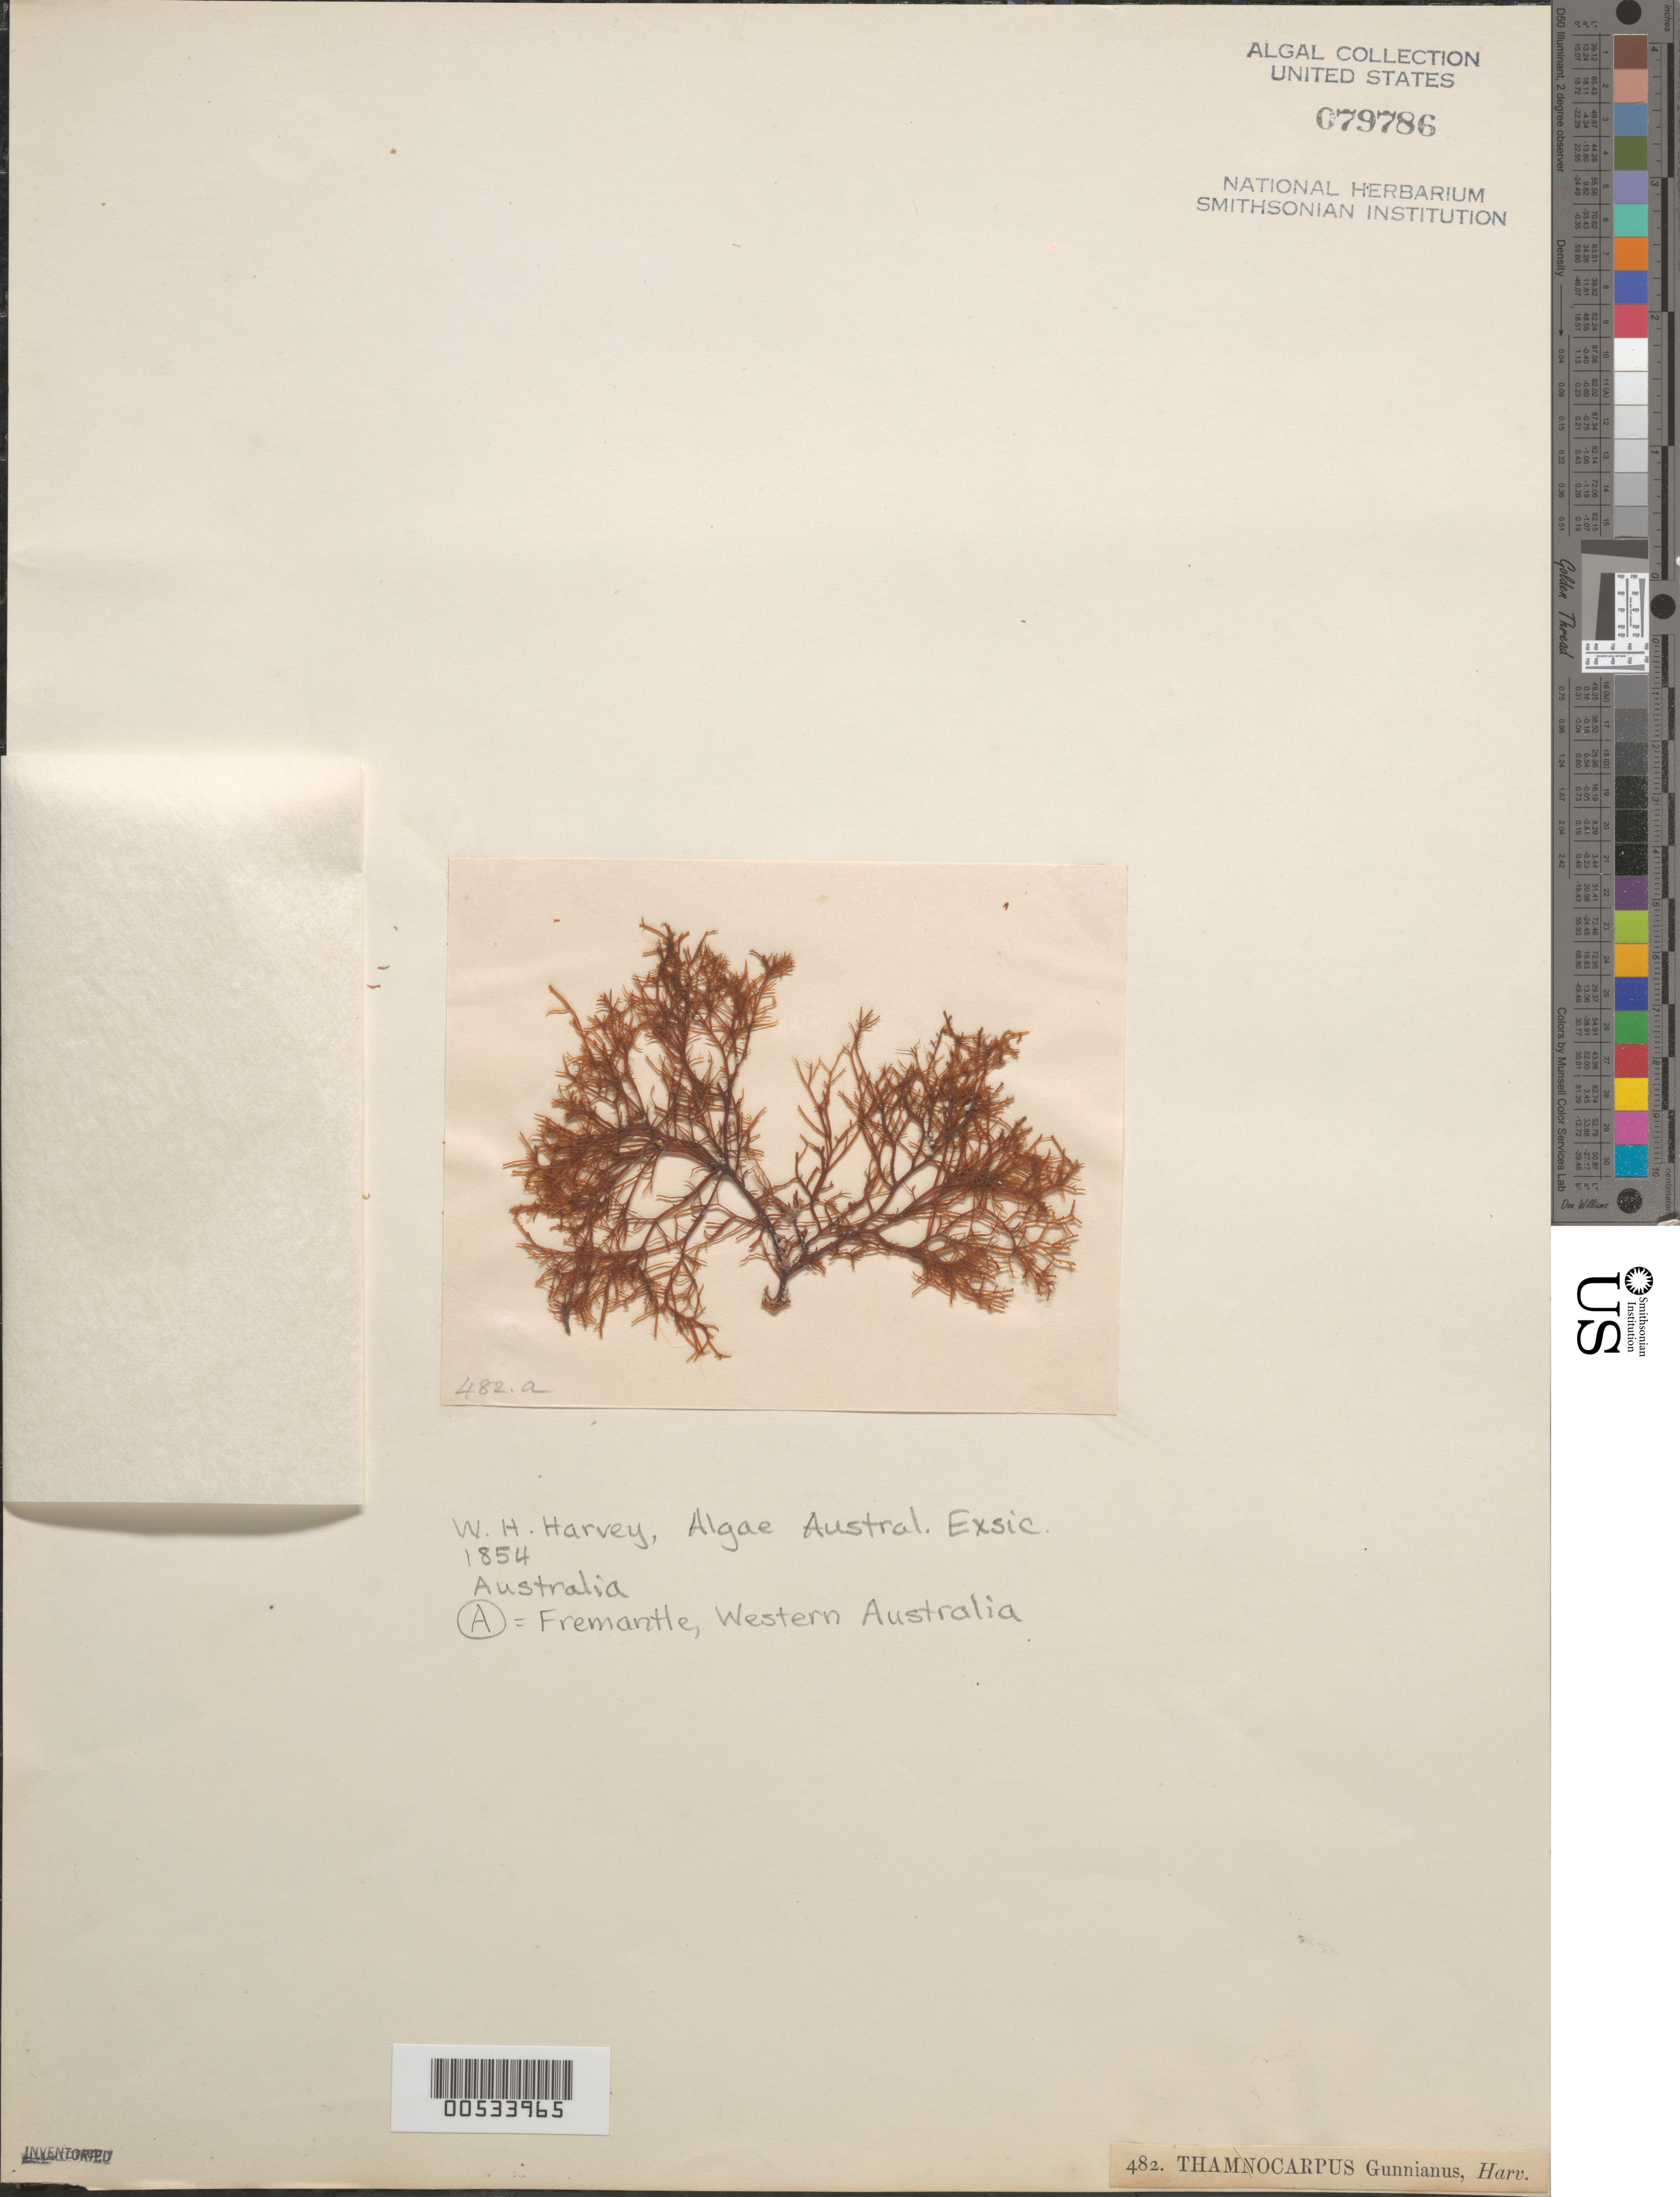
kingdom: Plantae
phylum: Rhodophyta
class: Florideophyceae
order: Ceramiales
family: Callithamniaceae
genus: Carpothamnion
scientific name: Carpothamnion gunnianum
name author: (Harvey) Kütz.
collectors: W. Harvey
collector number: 482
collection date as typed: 1854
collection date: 1854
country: Australia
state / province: Western Australia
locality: Fremantle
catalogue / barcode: US 79786